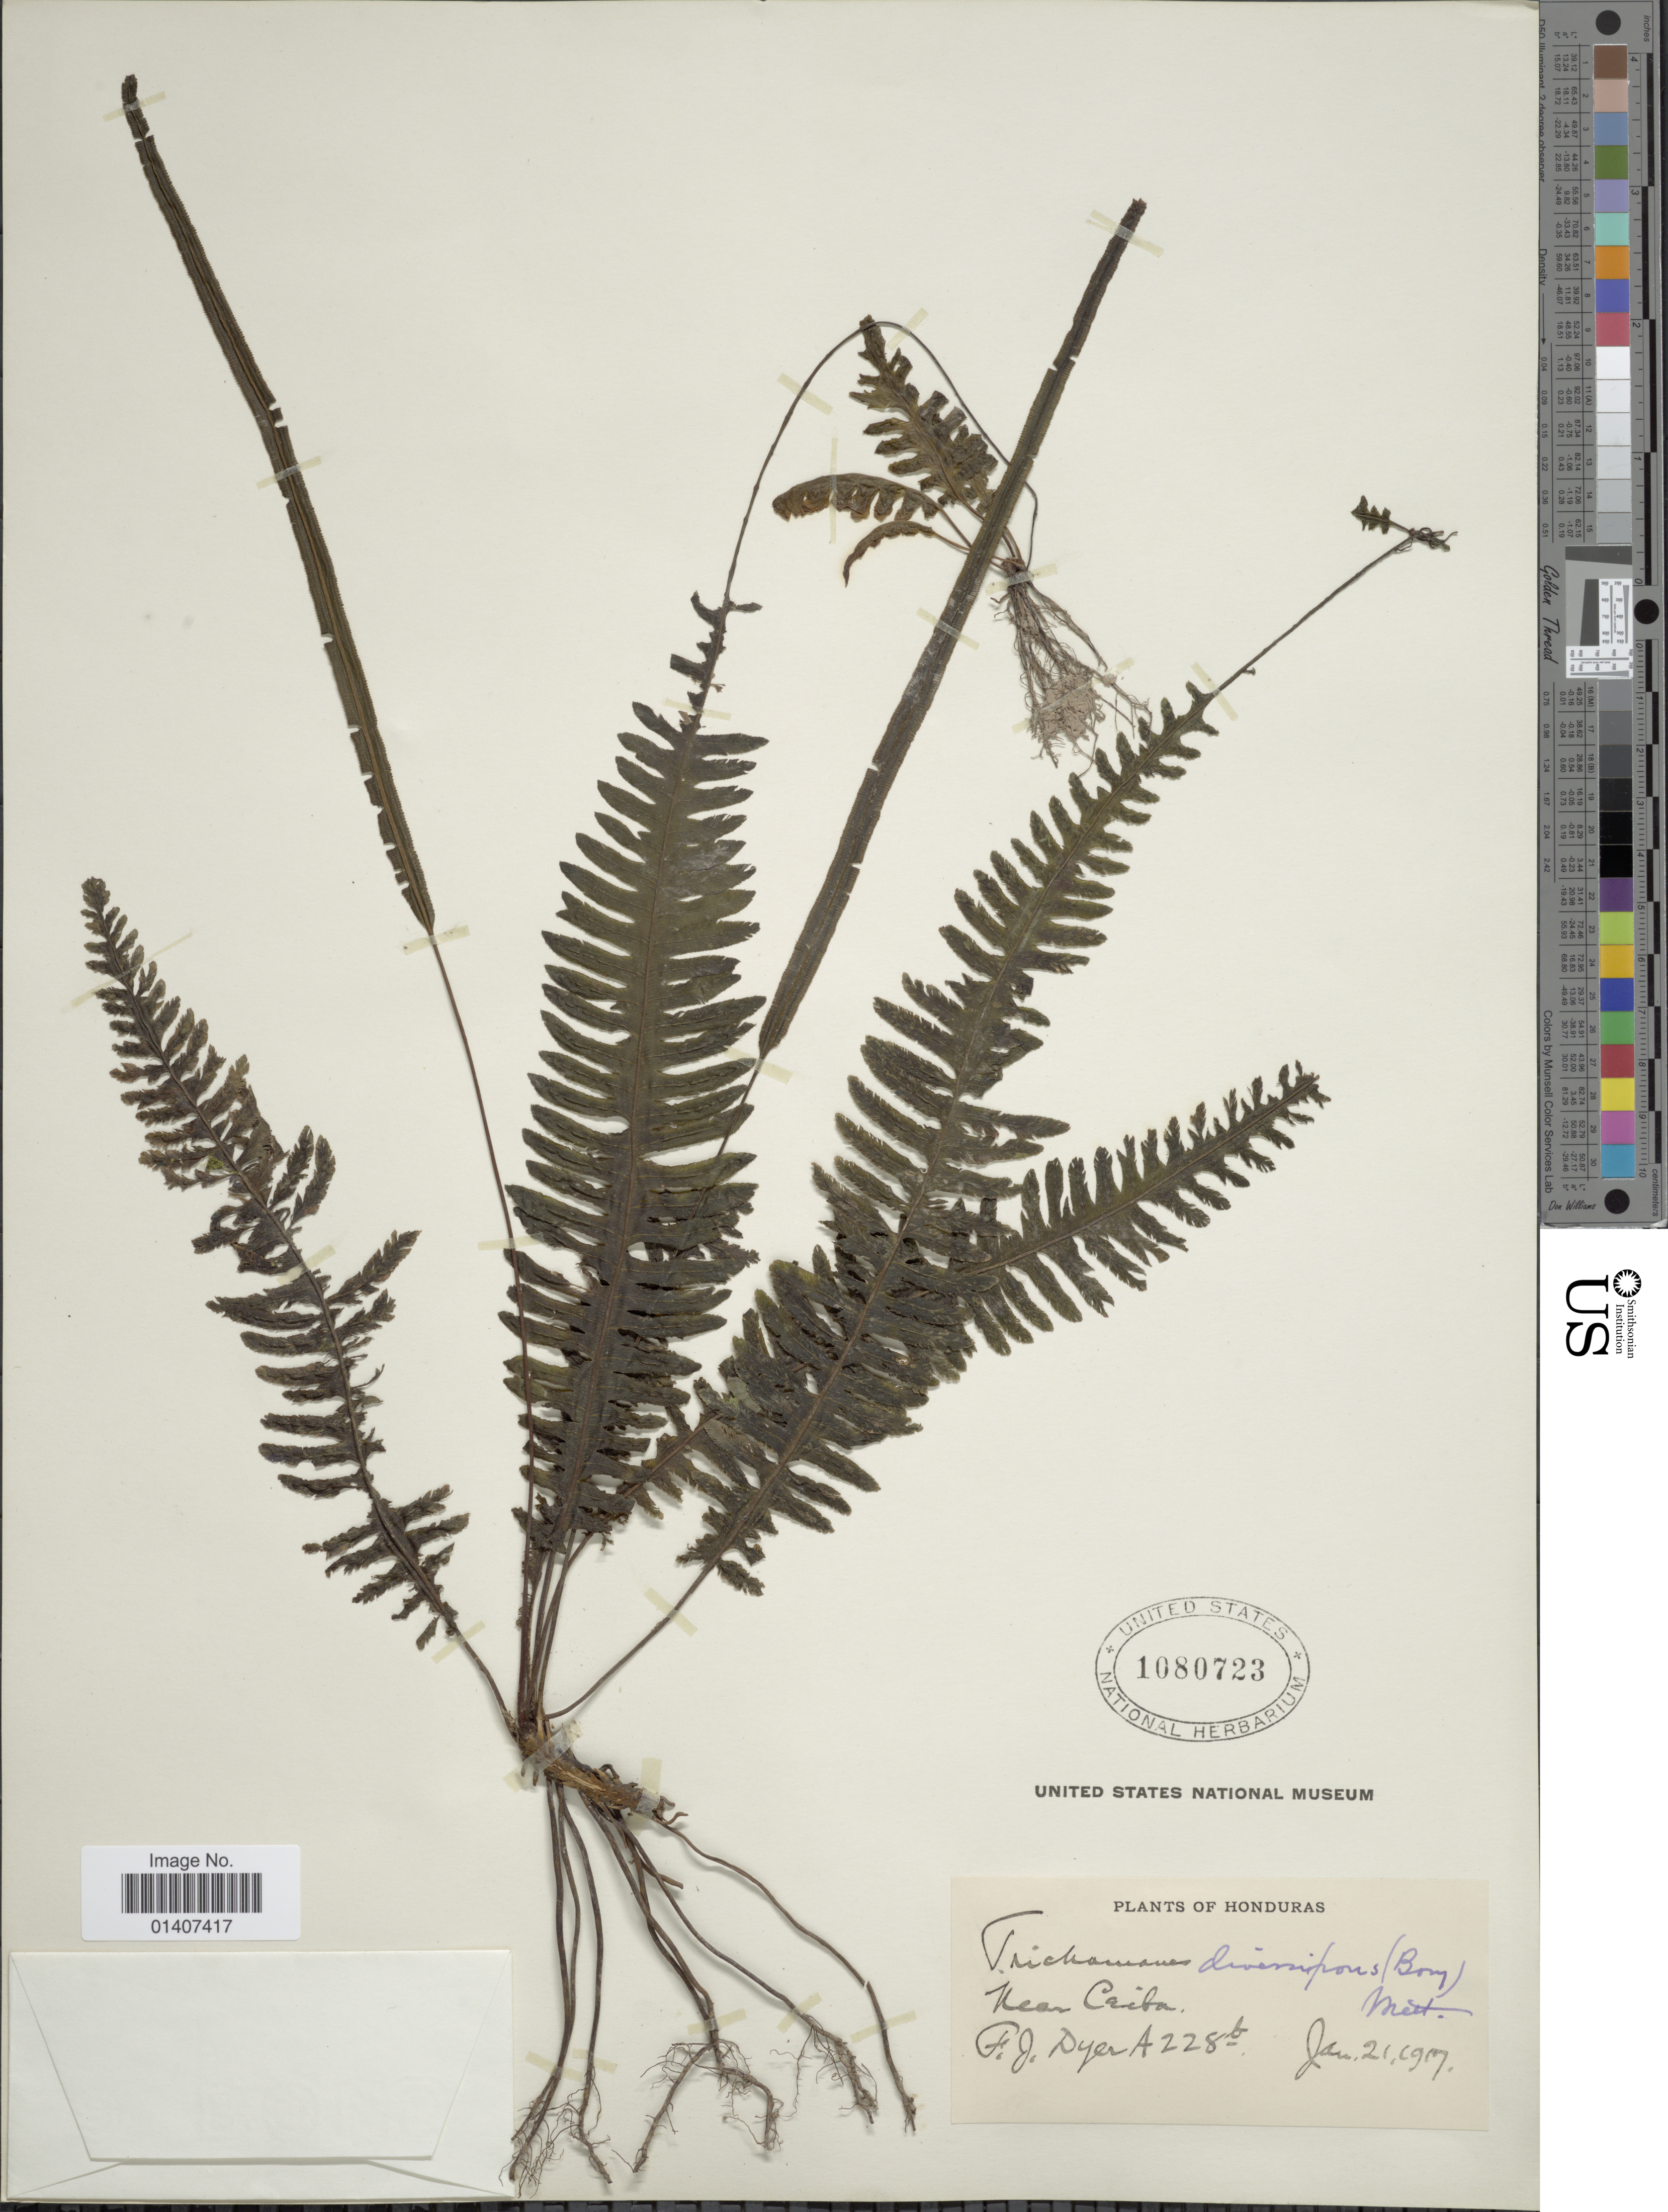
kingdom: Plantae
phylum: Tracheophyta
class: Polypodiopsida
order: Hymenophyllales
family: Hymenophyllaceae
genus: Trichomanes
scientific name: Trichomanes diversifrons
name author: (Bory) Mett. ex Sadeb.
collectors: F. J. Dyer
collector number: A228b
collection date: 1917-01-21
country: Honduras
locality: Near Ceiba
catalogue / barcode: US 1080723